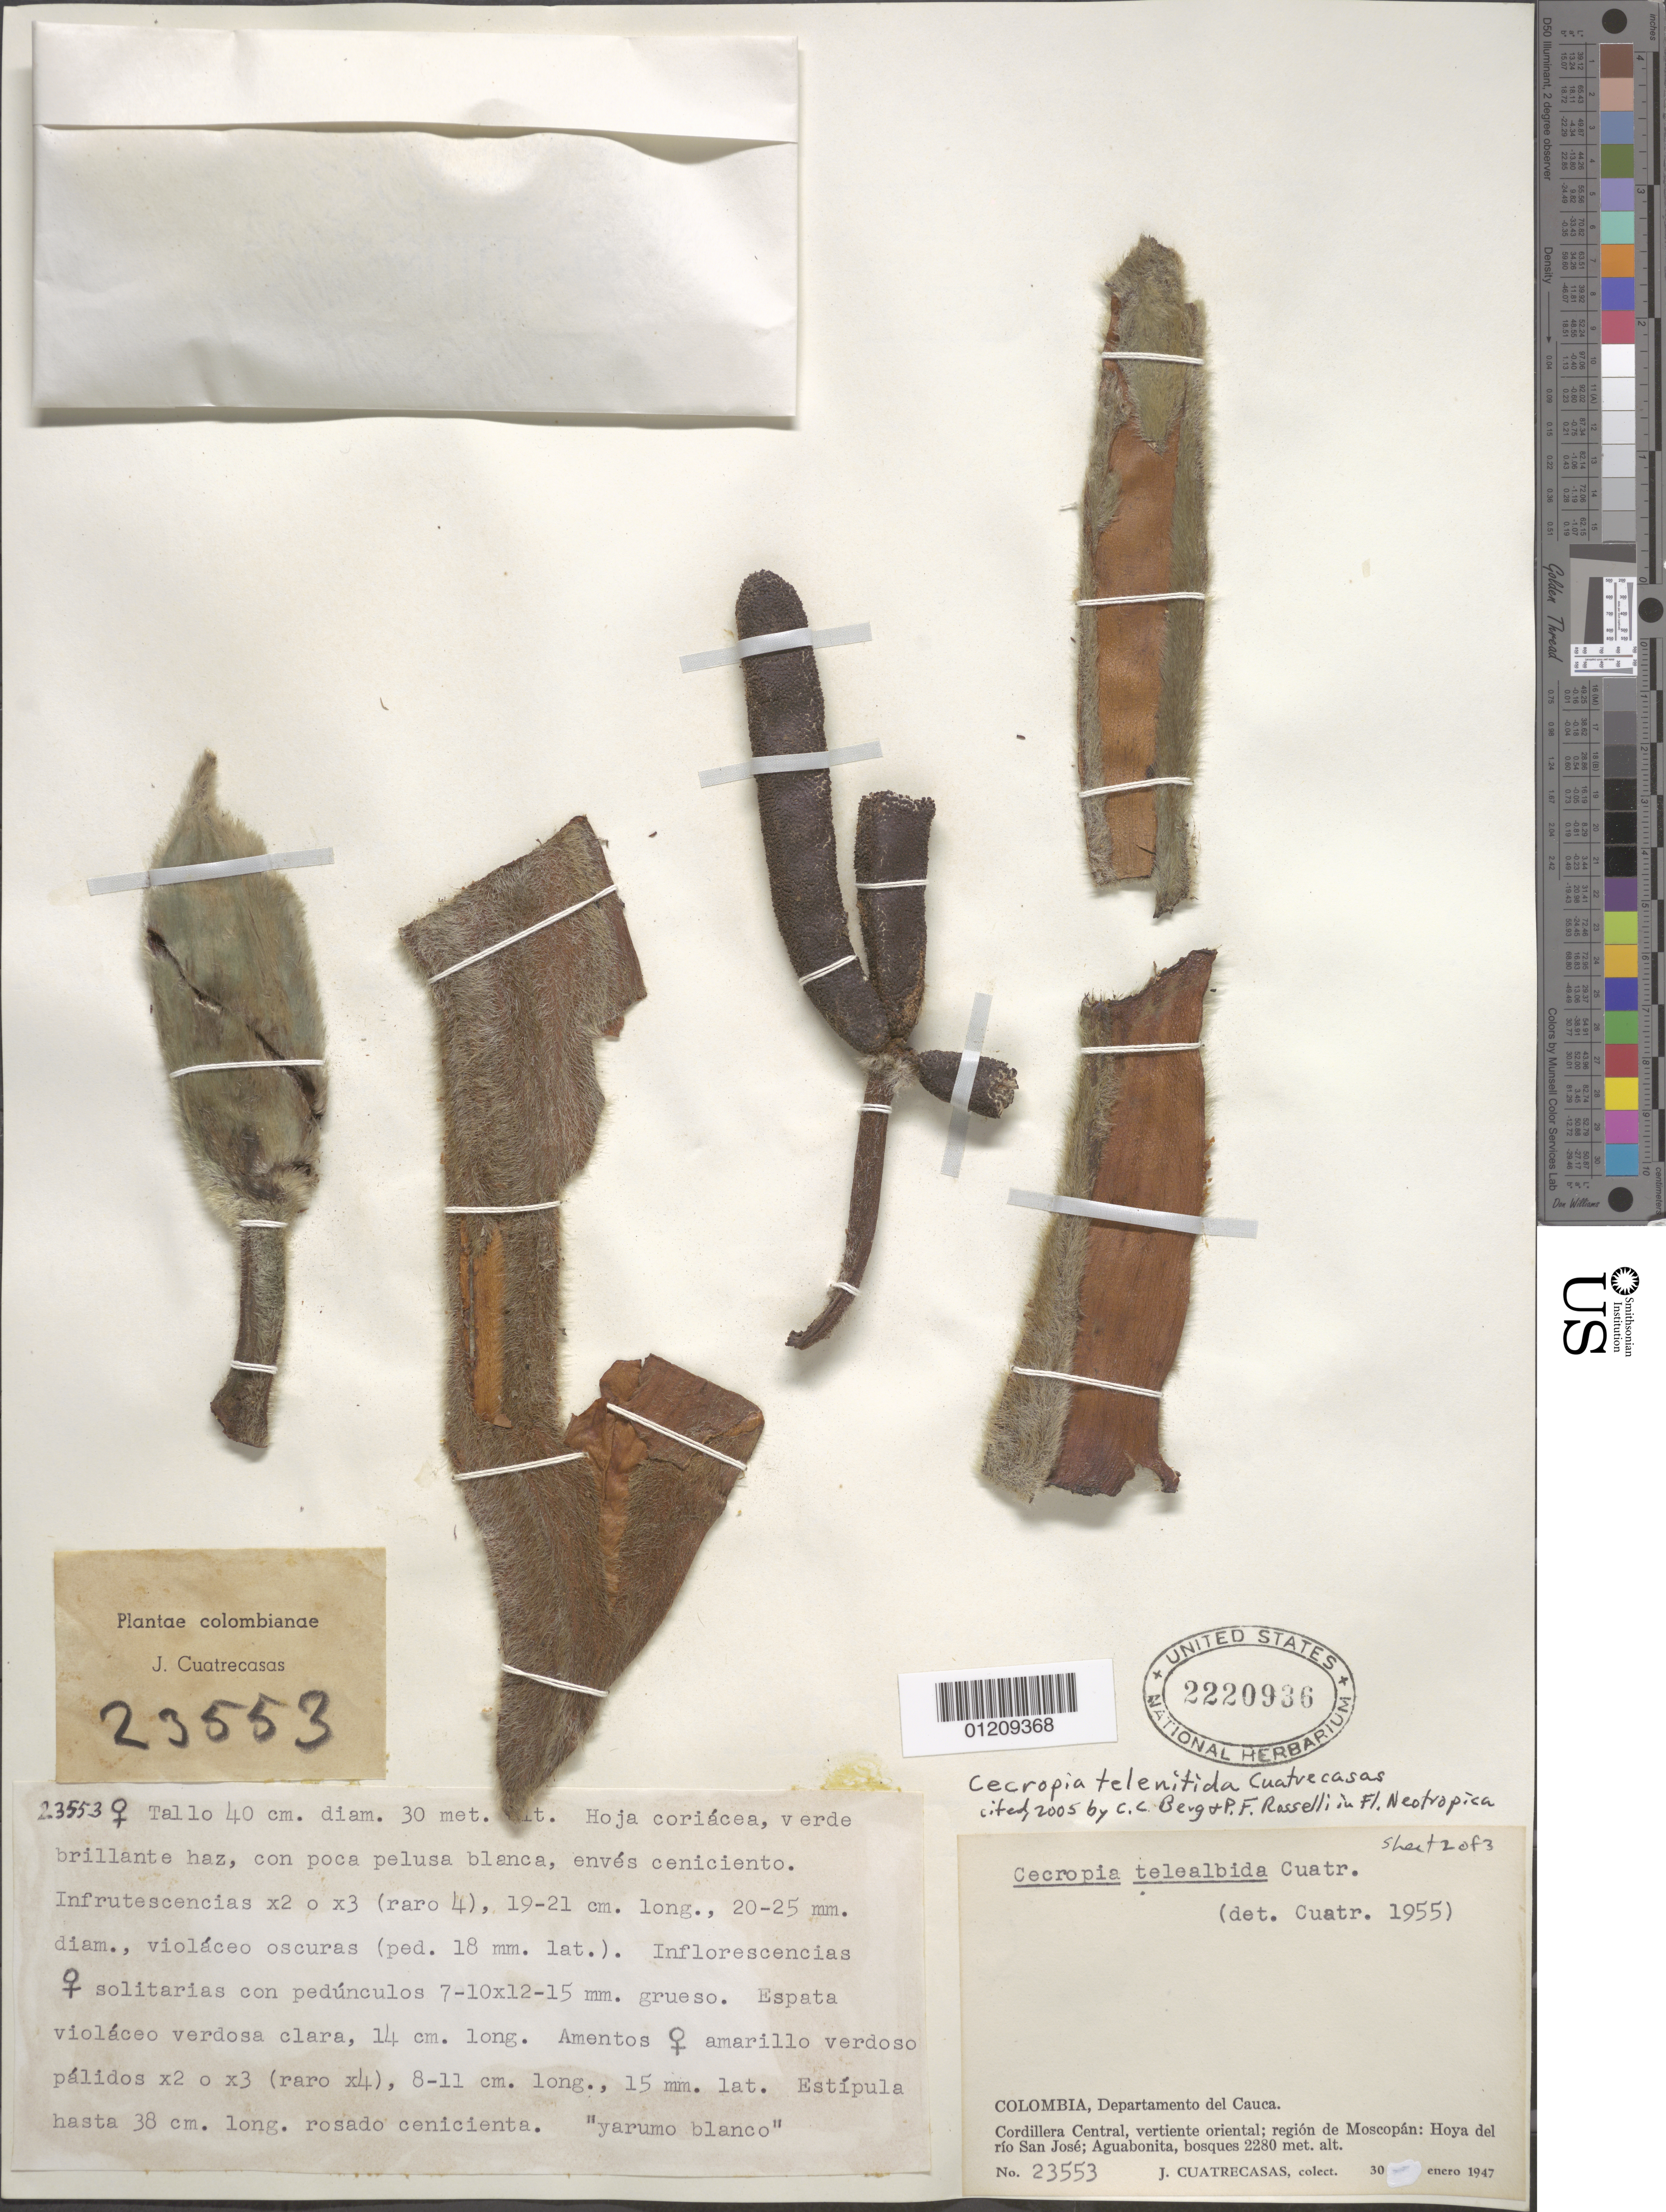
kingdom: Plantae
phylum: Tracheophyta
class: Magnoliopsida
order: Rosales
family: Urticaceae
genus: Cecropia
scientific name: Cecropia telenitida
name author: Cuatrec.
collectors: J. Cuatrecasas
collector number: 23553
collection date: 1947-01-30/1947-01-31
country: Colombia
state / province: Cauca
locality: Cordillera Central, vertiente oriental; región de Moscopán: Hoya del río San José; Aguabonita.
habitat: bosques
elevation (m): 2280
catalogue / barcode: US 2220936